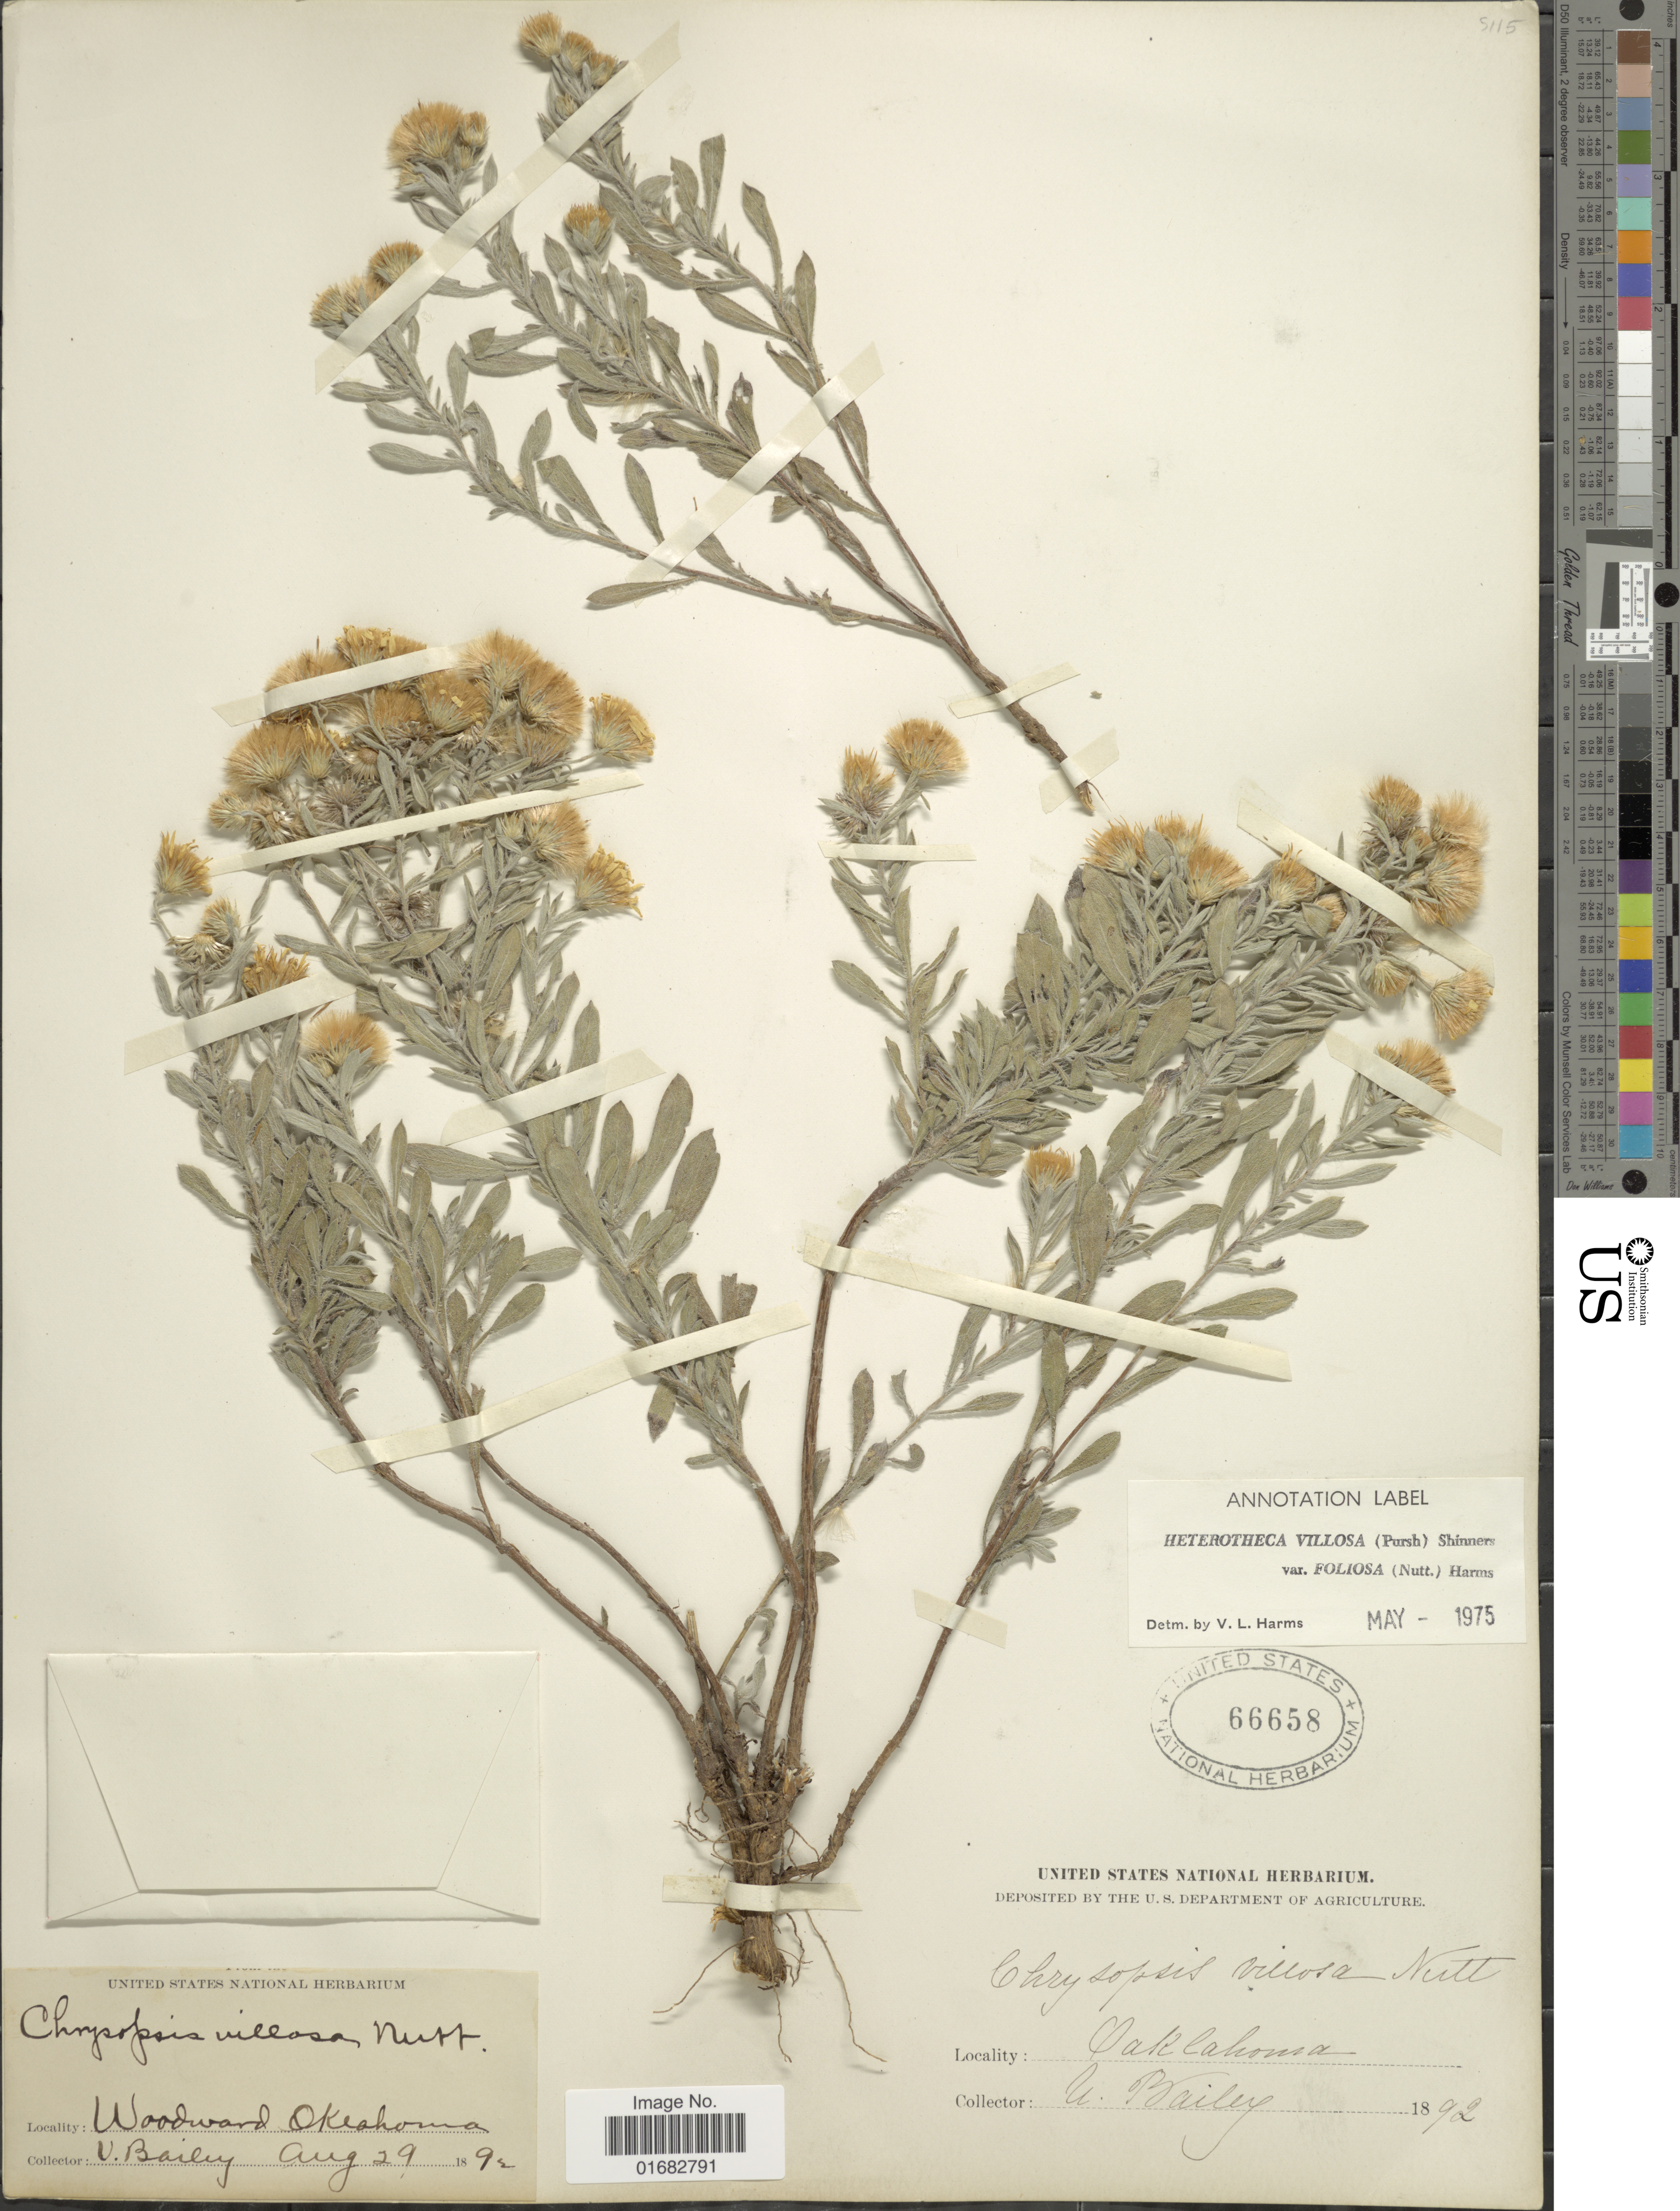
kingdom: Plantae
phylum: Tracheophyta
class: Magnoliopsida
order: Asterales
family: Asteraceae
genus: Heterotheca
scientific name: Heterotheca villosa var. foliosa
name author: (Nutt.) V.L. Harms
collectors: V. L. Bailey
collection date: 1892-08-29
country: United States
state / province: Oklahoma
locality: Woodward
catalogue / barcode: US 66658